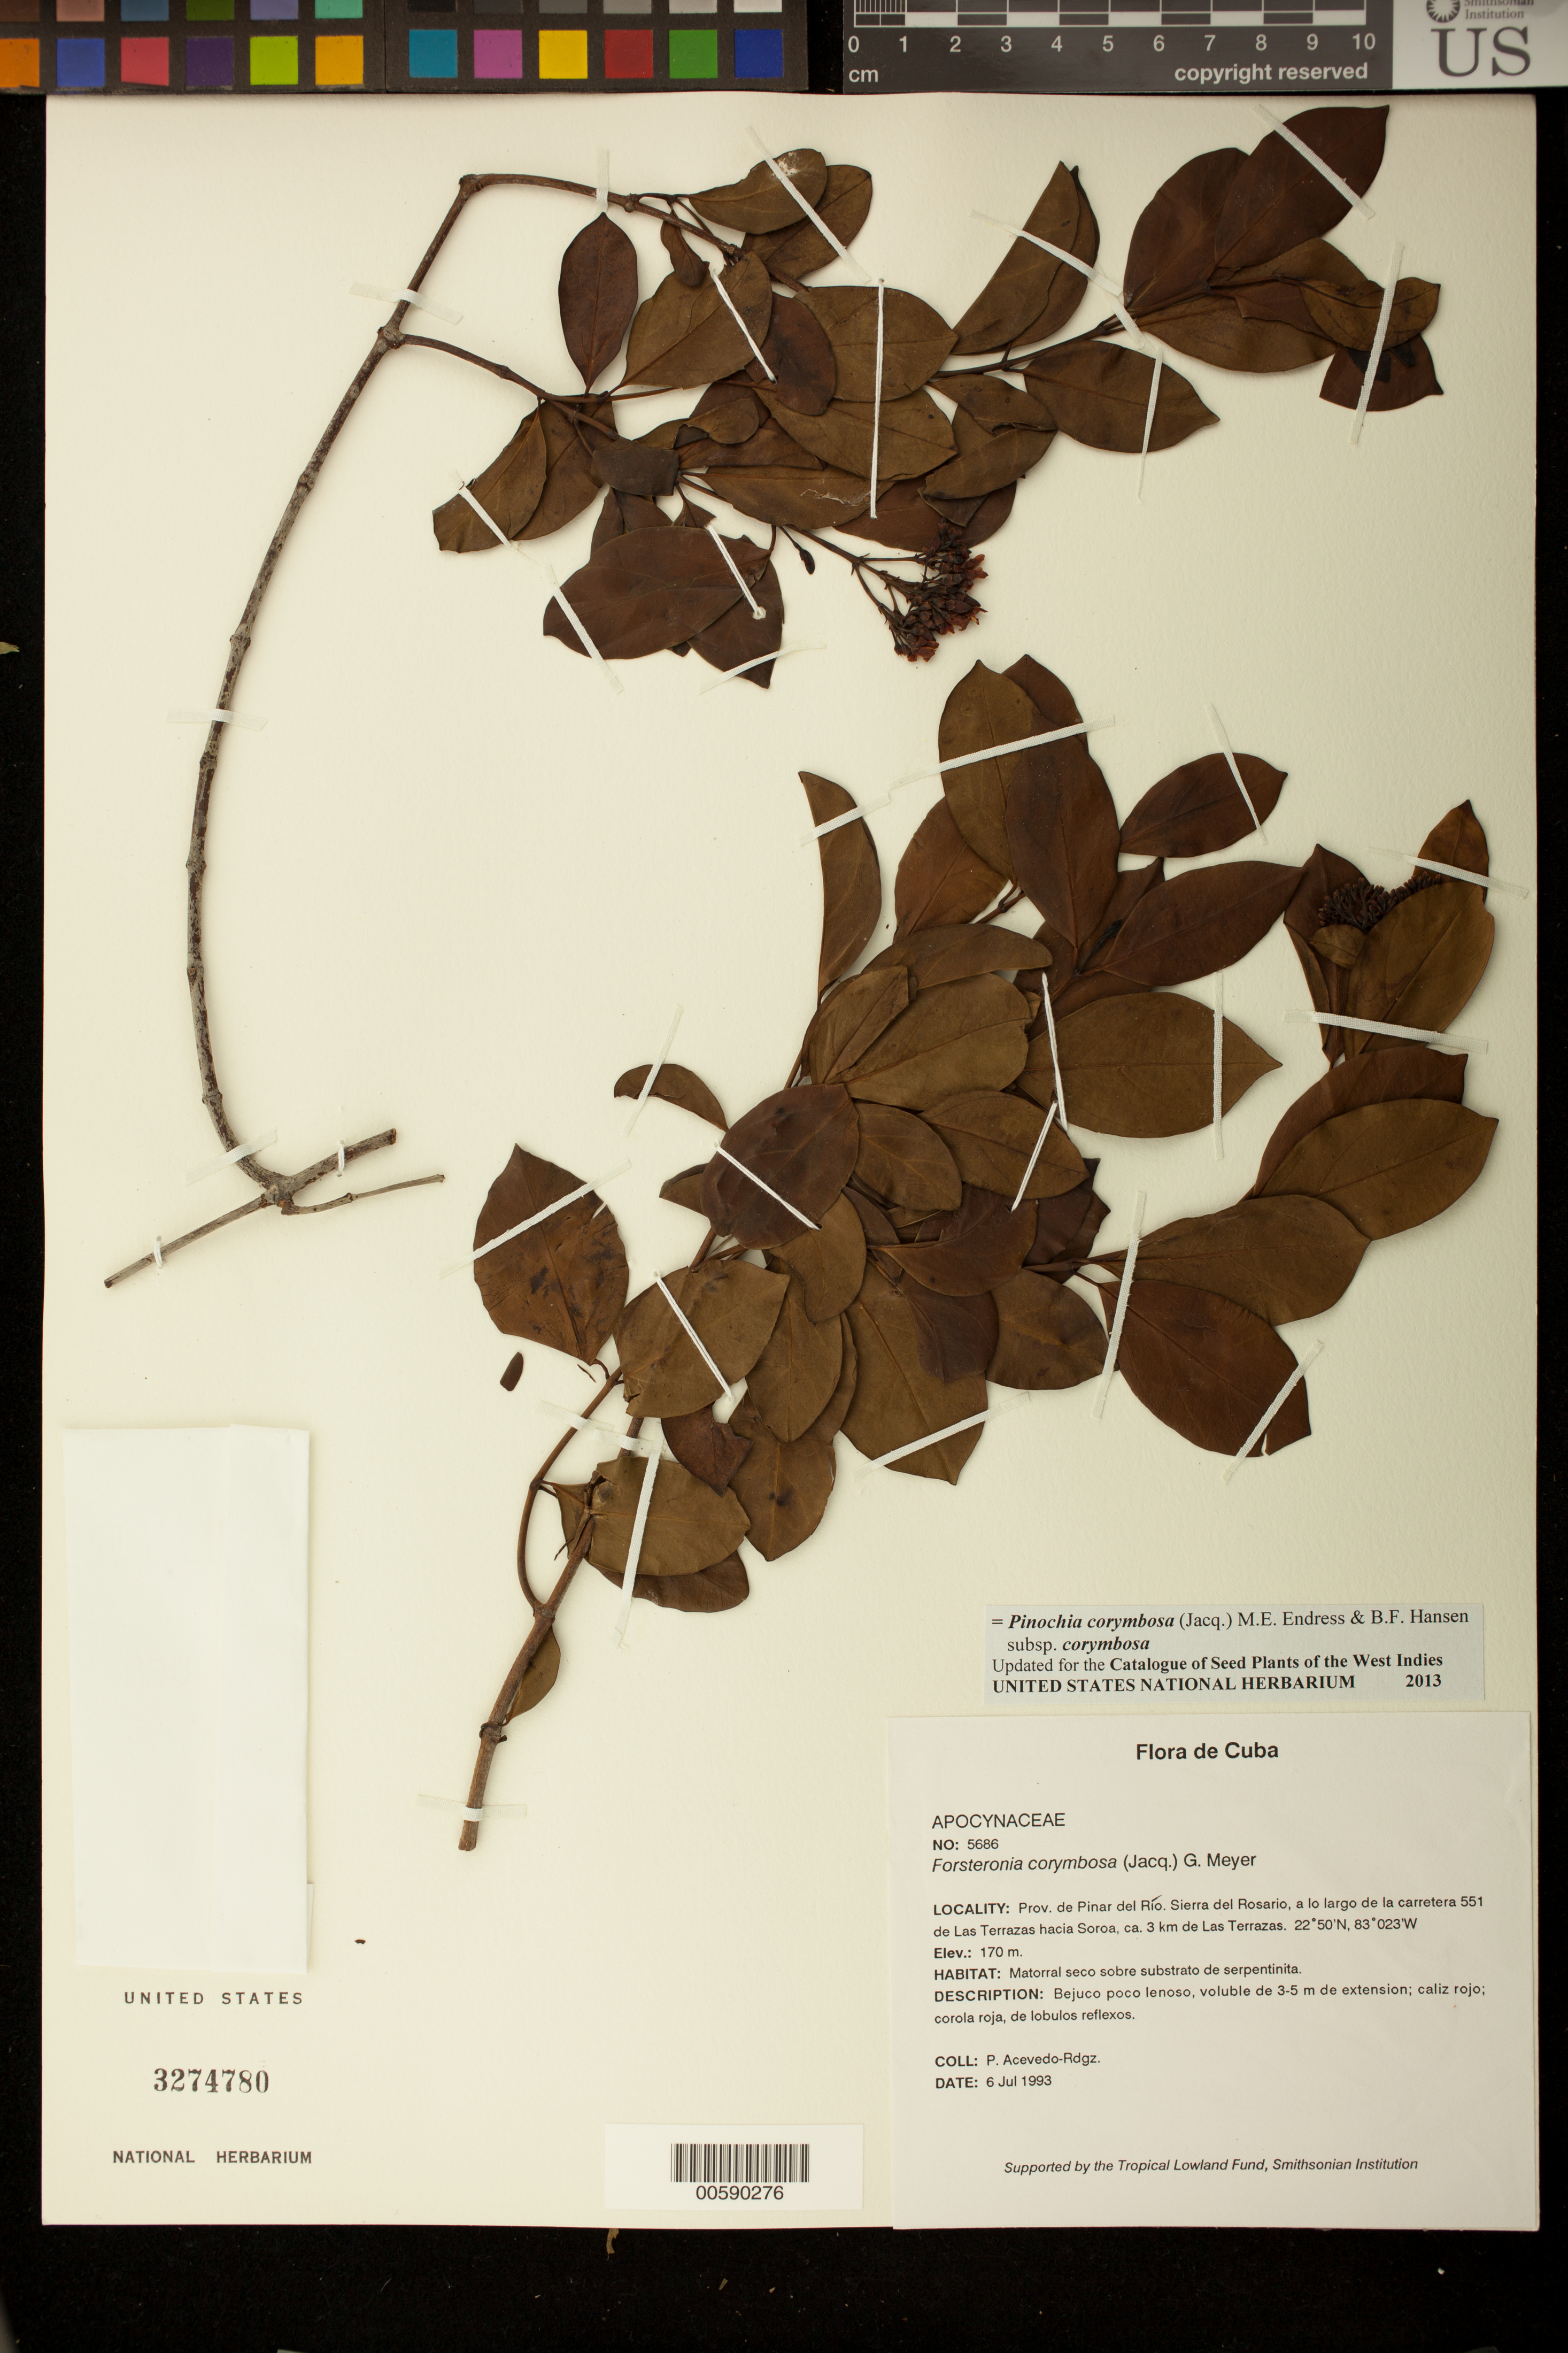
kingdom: Plantae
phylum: Tracheophyta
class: Magnoliopsida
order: Gentianales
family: Apocynaceae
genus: Pinochia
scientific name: Pinochia corymbosa subsp. corymbosa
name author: (Jacq.) M.E. Endress & B.F. Hansen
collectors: P. Acevedo-Rodr.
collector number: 5686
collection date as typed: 06 Jul 1993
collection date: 1993-07-06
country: Cuba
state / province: Pinar del Rio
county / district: Municipio de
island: Cuba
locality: Prov de Pinar del Río Sierra del Rosario, a lo largo de la carretera 551 de Las Terrazas hacia Soroa, ca 3 km de Las Terrazas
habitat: Matorral seco sobre substrato de serpentinita.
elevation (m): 170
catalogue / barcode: US 3274780